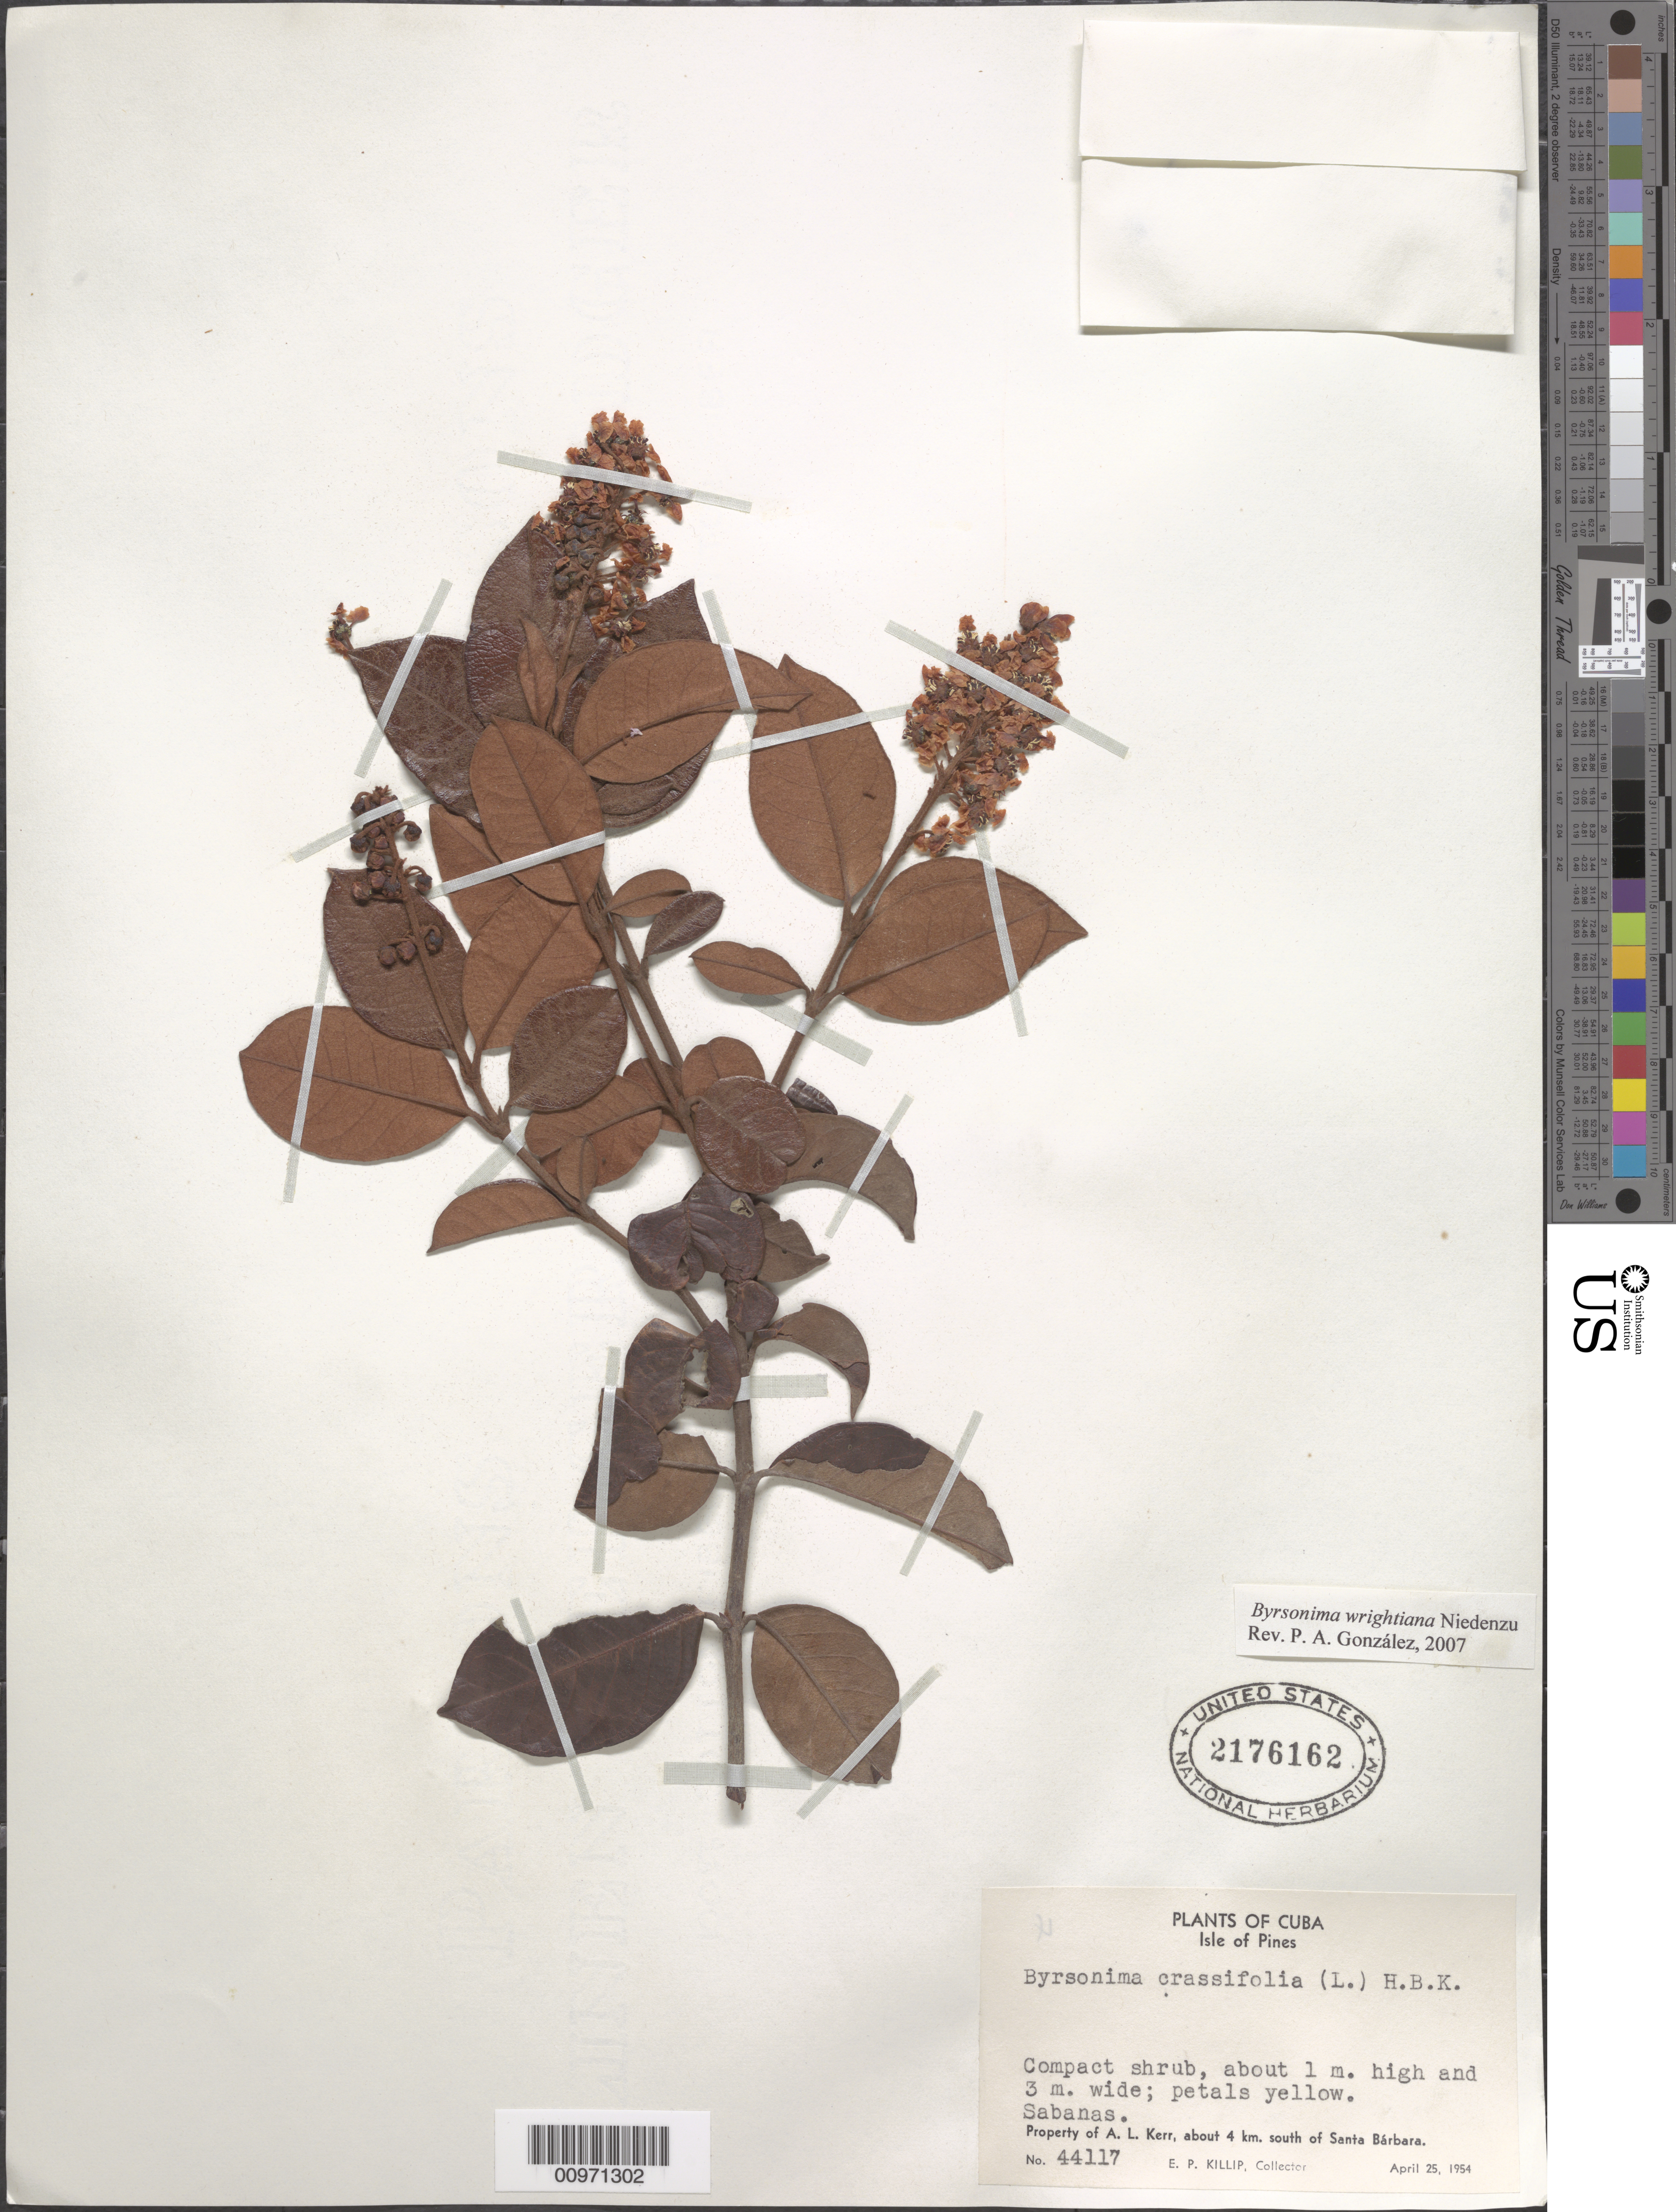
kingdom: Plantae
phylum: Tracheophyta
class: Magnoliopsida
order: Malpighiales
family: Malpighiaceae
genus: Byrsonima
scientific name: Byrsonima wrightiana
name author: Nied.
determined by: González, P. A.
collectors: E. P. Killip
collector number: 44117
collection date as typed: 25 Apr 1954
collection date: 1954-04-25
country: Cuba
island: Isla de la Juventud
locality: Property of A L Kerr, about 4 km south of Santa Bárbara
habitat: Sabanas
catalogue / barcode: US 2176162